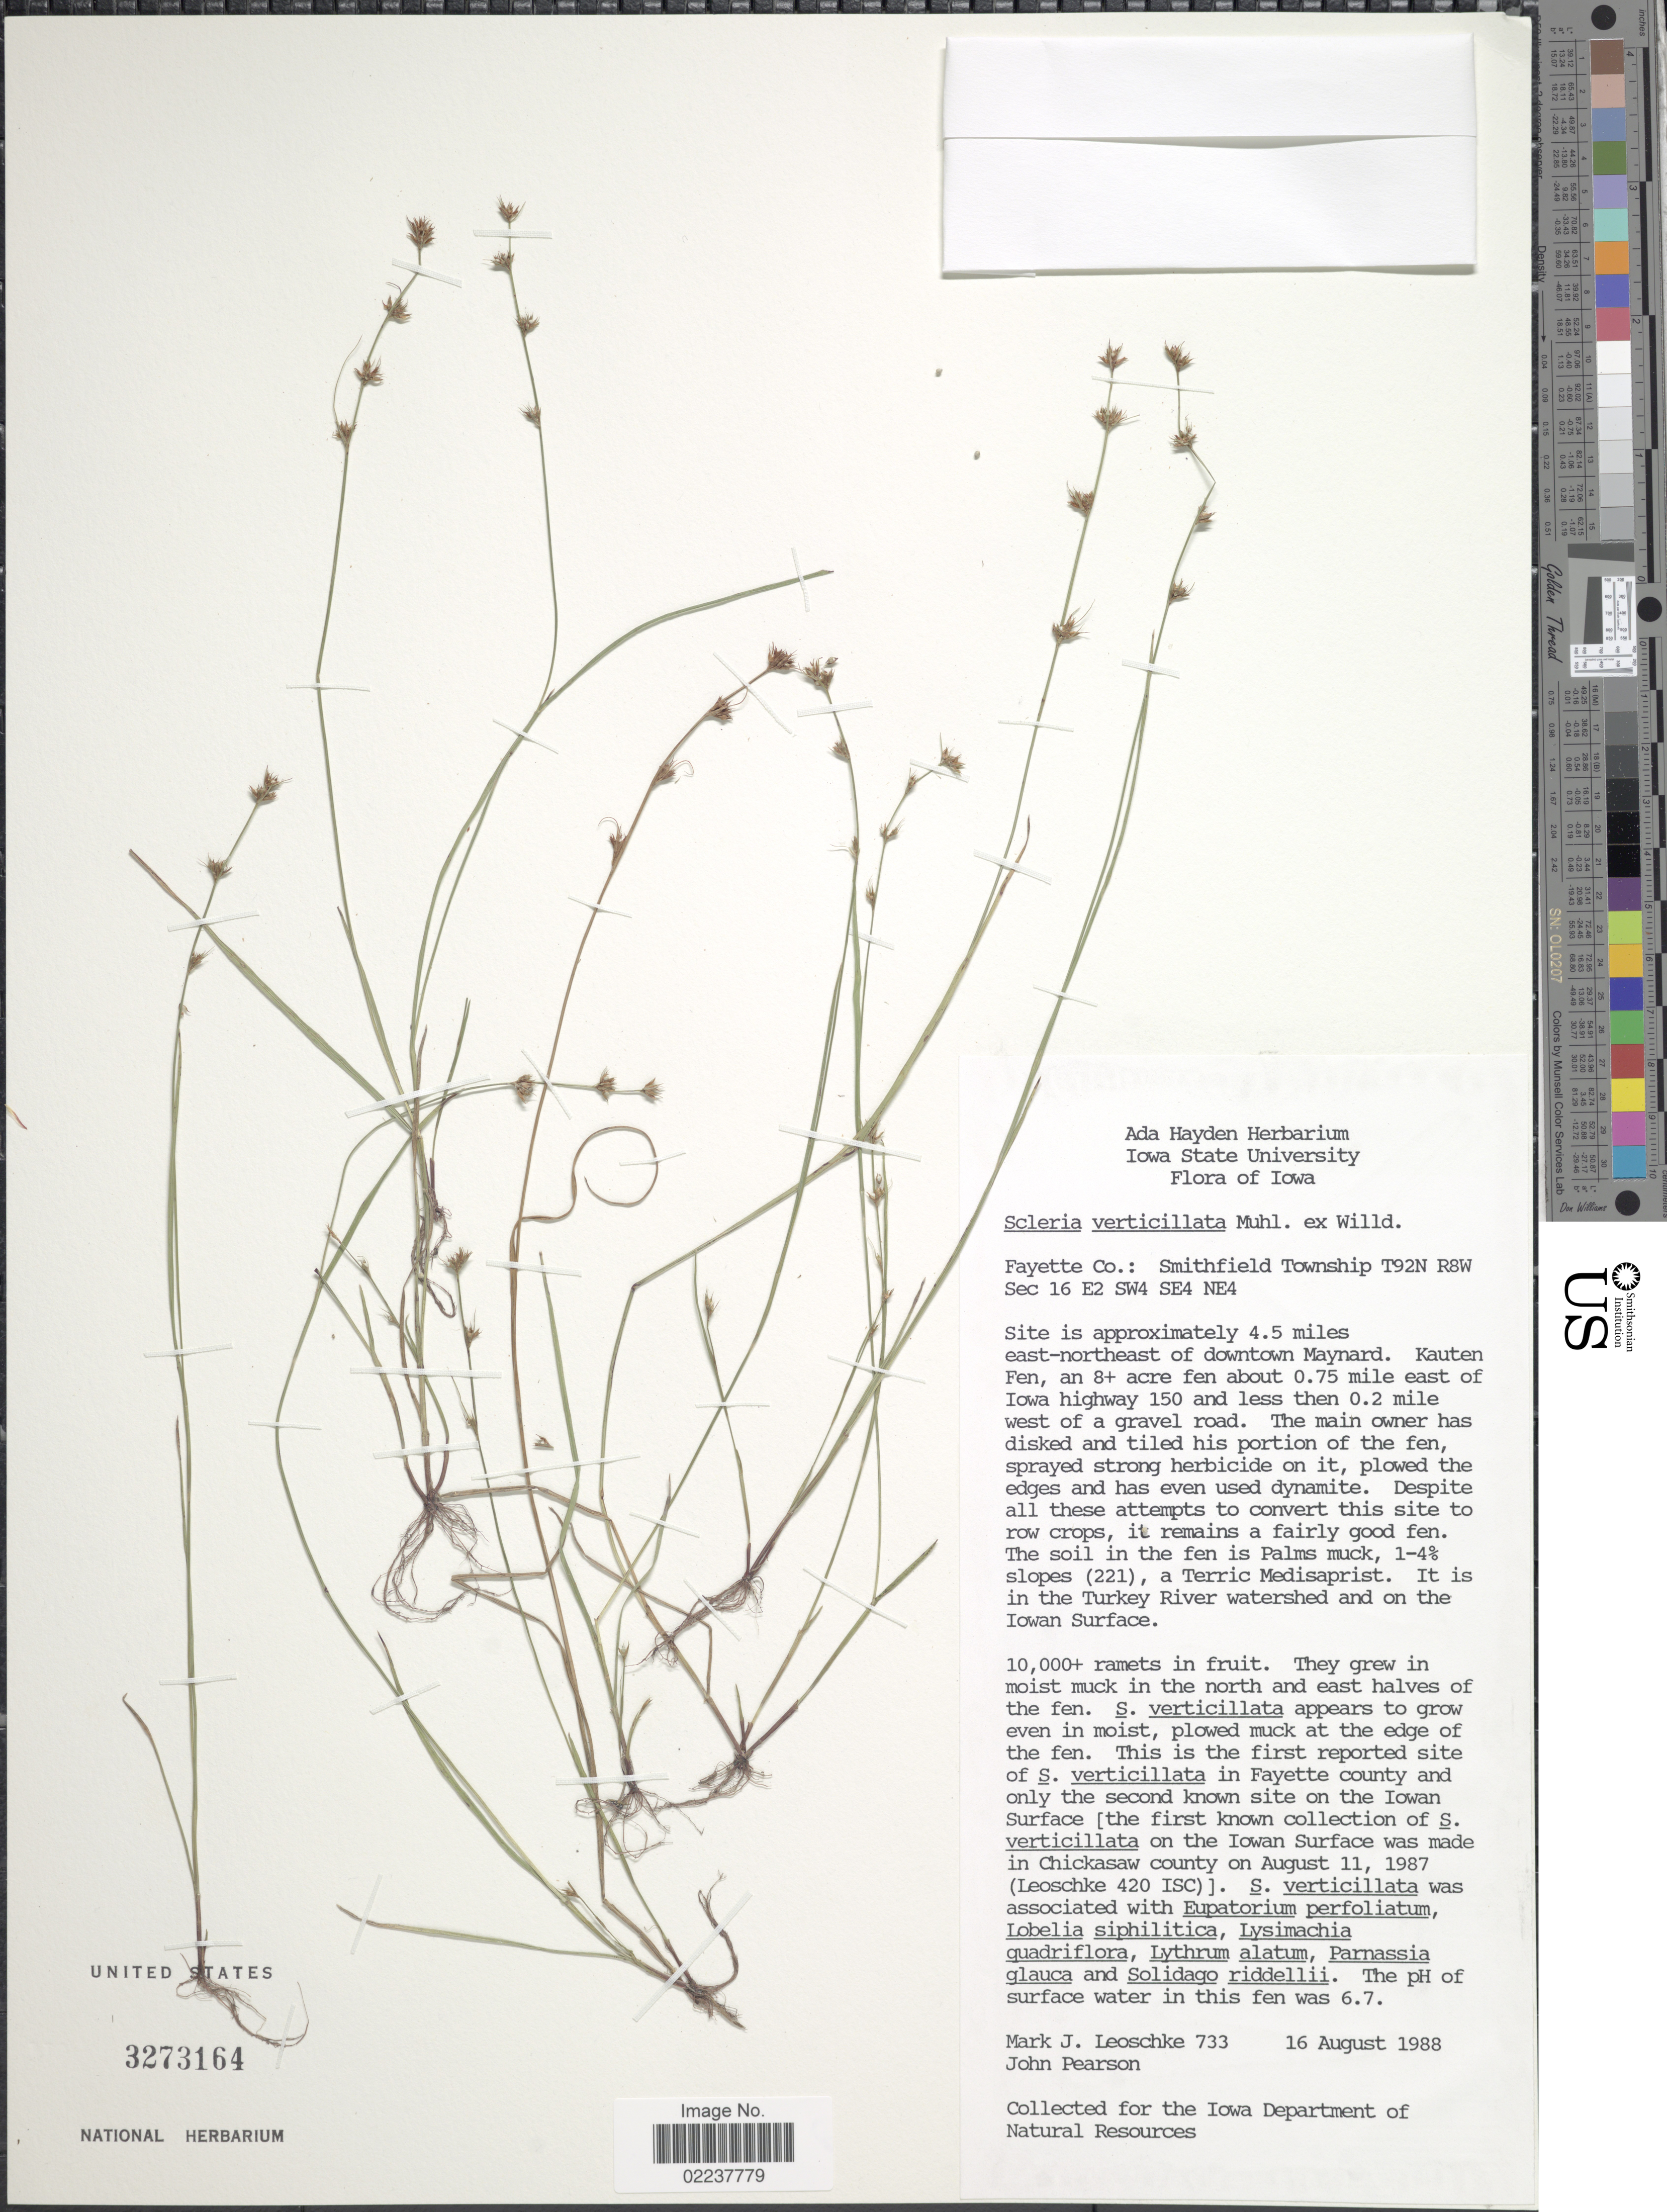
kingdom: Plantae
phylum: Tracheophyta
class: Liliopsida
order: Poales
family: Cyperaceae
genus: Scleria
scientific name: Scleria verticillata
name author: Muhl. ex Willd.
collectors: M. J. Leoschke & J. B. Pearson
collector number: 733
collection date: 1988-08-16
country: United States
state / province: Iowa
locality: Fayette Co.: Smithfield Township T92N R8W Sec 16 E2 SE4 NE4, Site is approximately 4.5 miles east-northeast of downtown Maynard. Kauten Fen, an 8+ acre fen about 0.75 mile east of Iowa highway 150 and less then 0.2 mile west of gravel road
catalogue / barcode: US 3273164